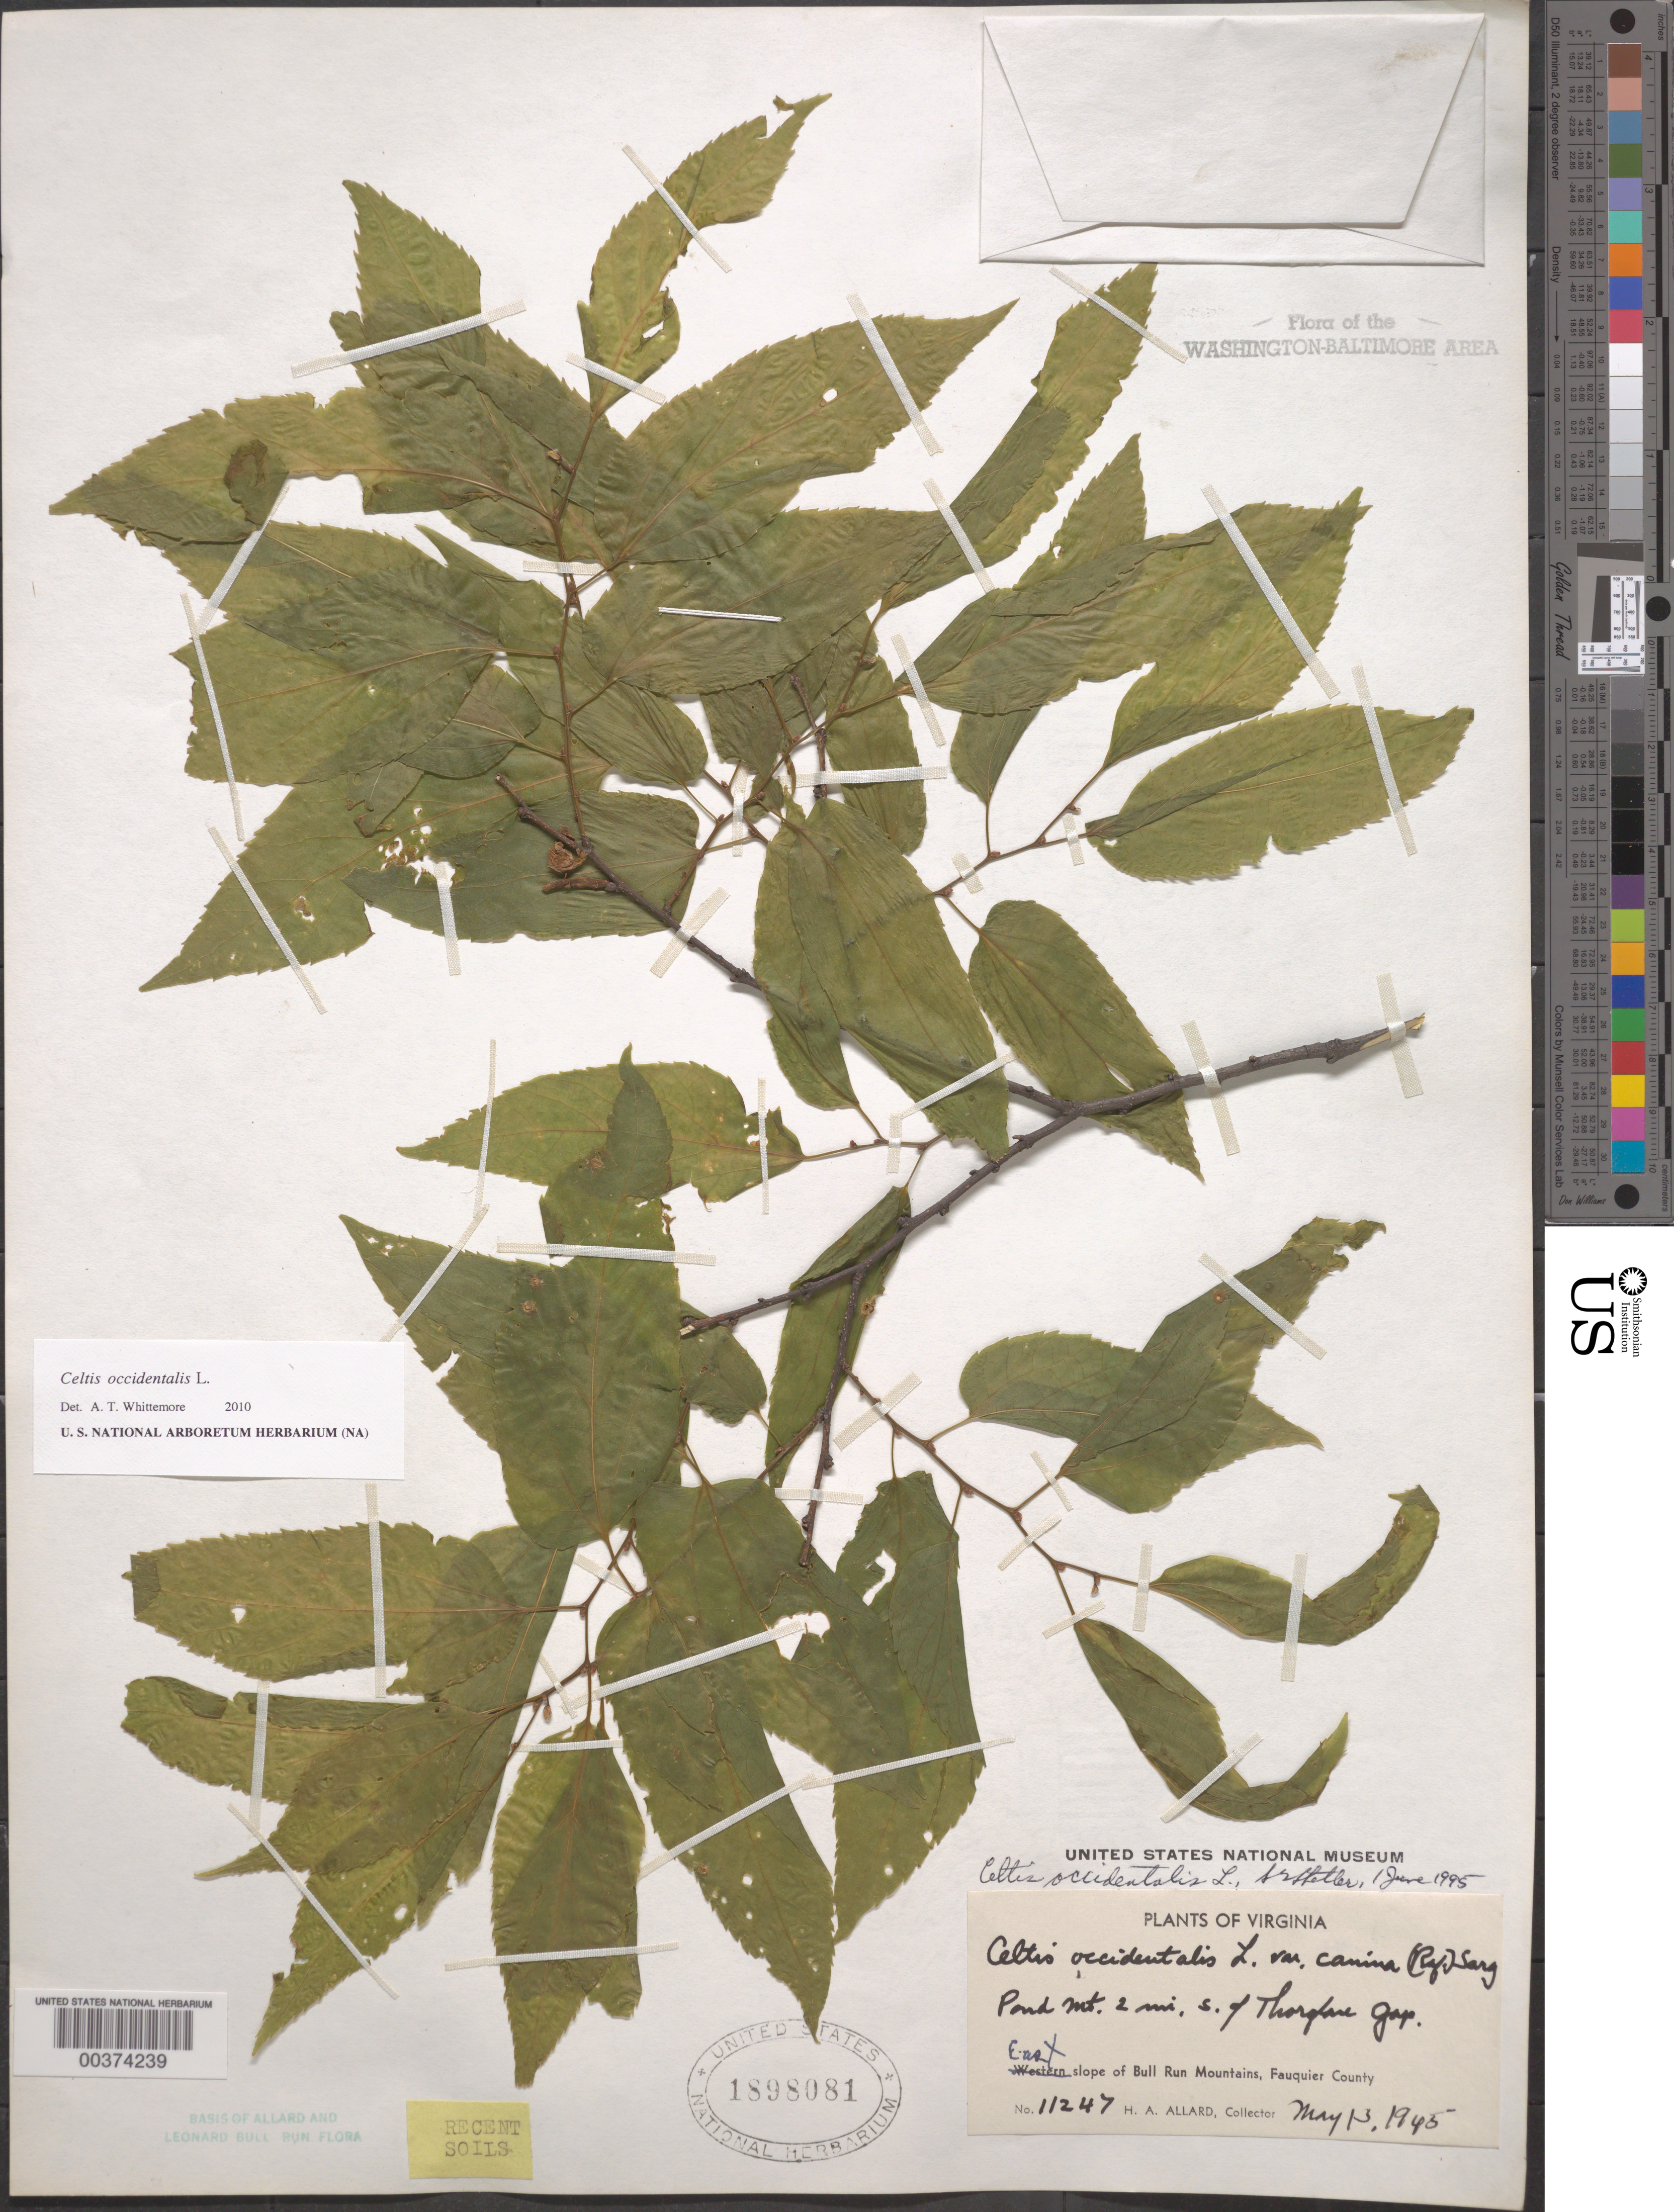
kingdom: Plantae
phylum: Tracheophyta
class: Magnoliopsida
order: Rosales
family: Cannabaceae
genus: Celtis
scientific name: Celtis occidentalis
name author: L.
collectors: H. A. Allard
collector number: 11247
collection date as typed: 13 May 1945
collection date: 1945-05-13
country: United States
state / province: Virginia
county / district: Fauquier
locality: South of Thorofare Gap, Pond Mountain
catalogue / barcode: US 1898081